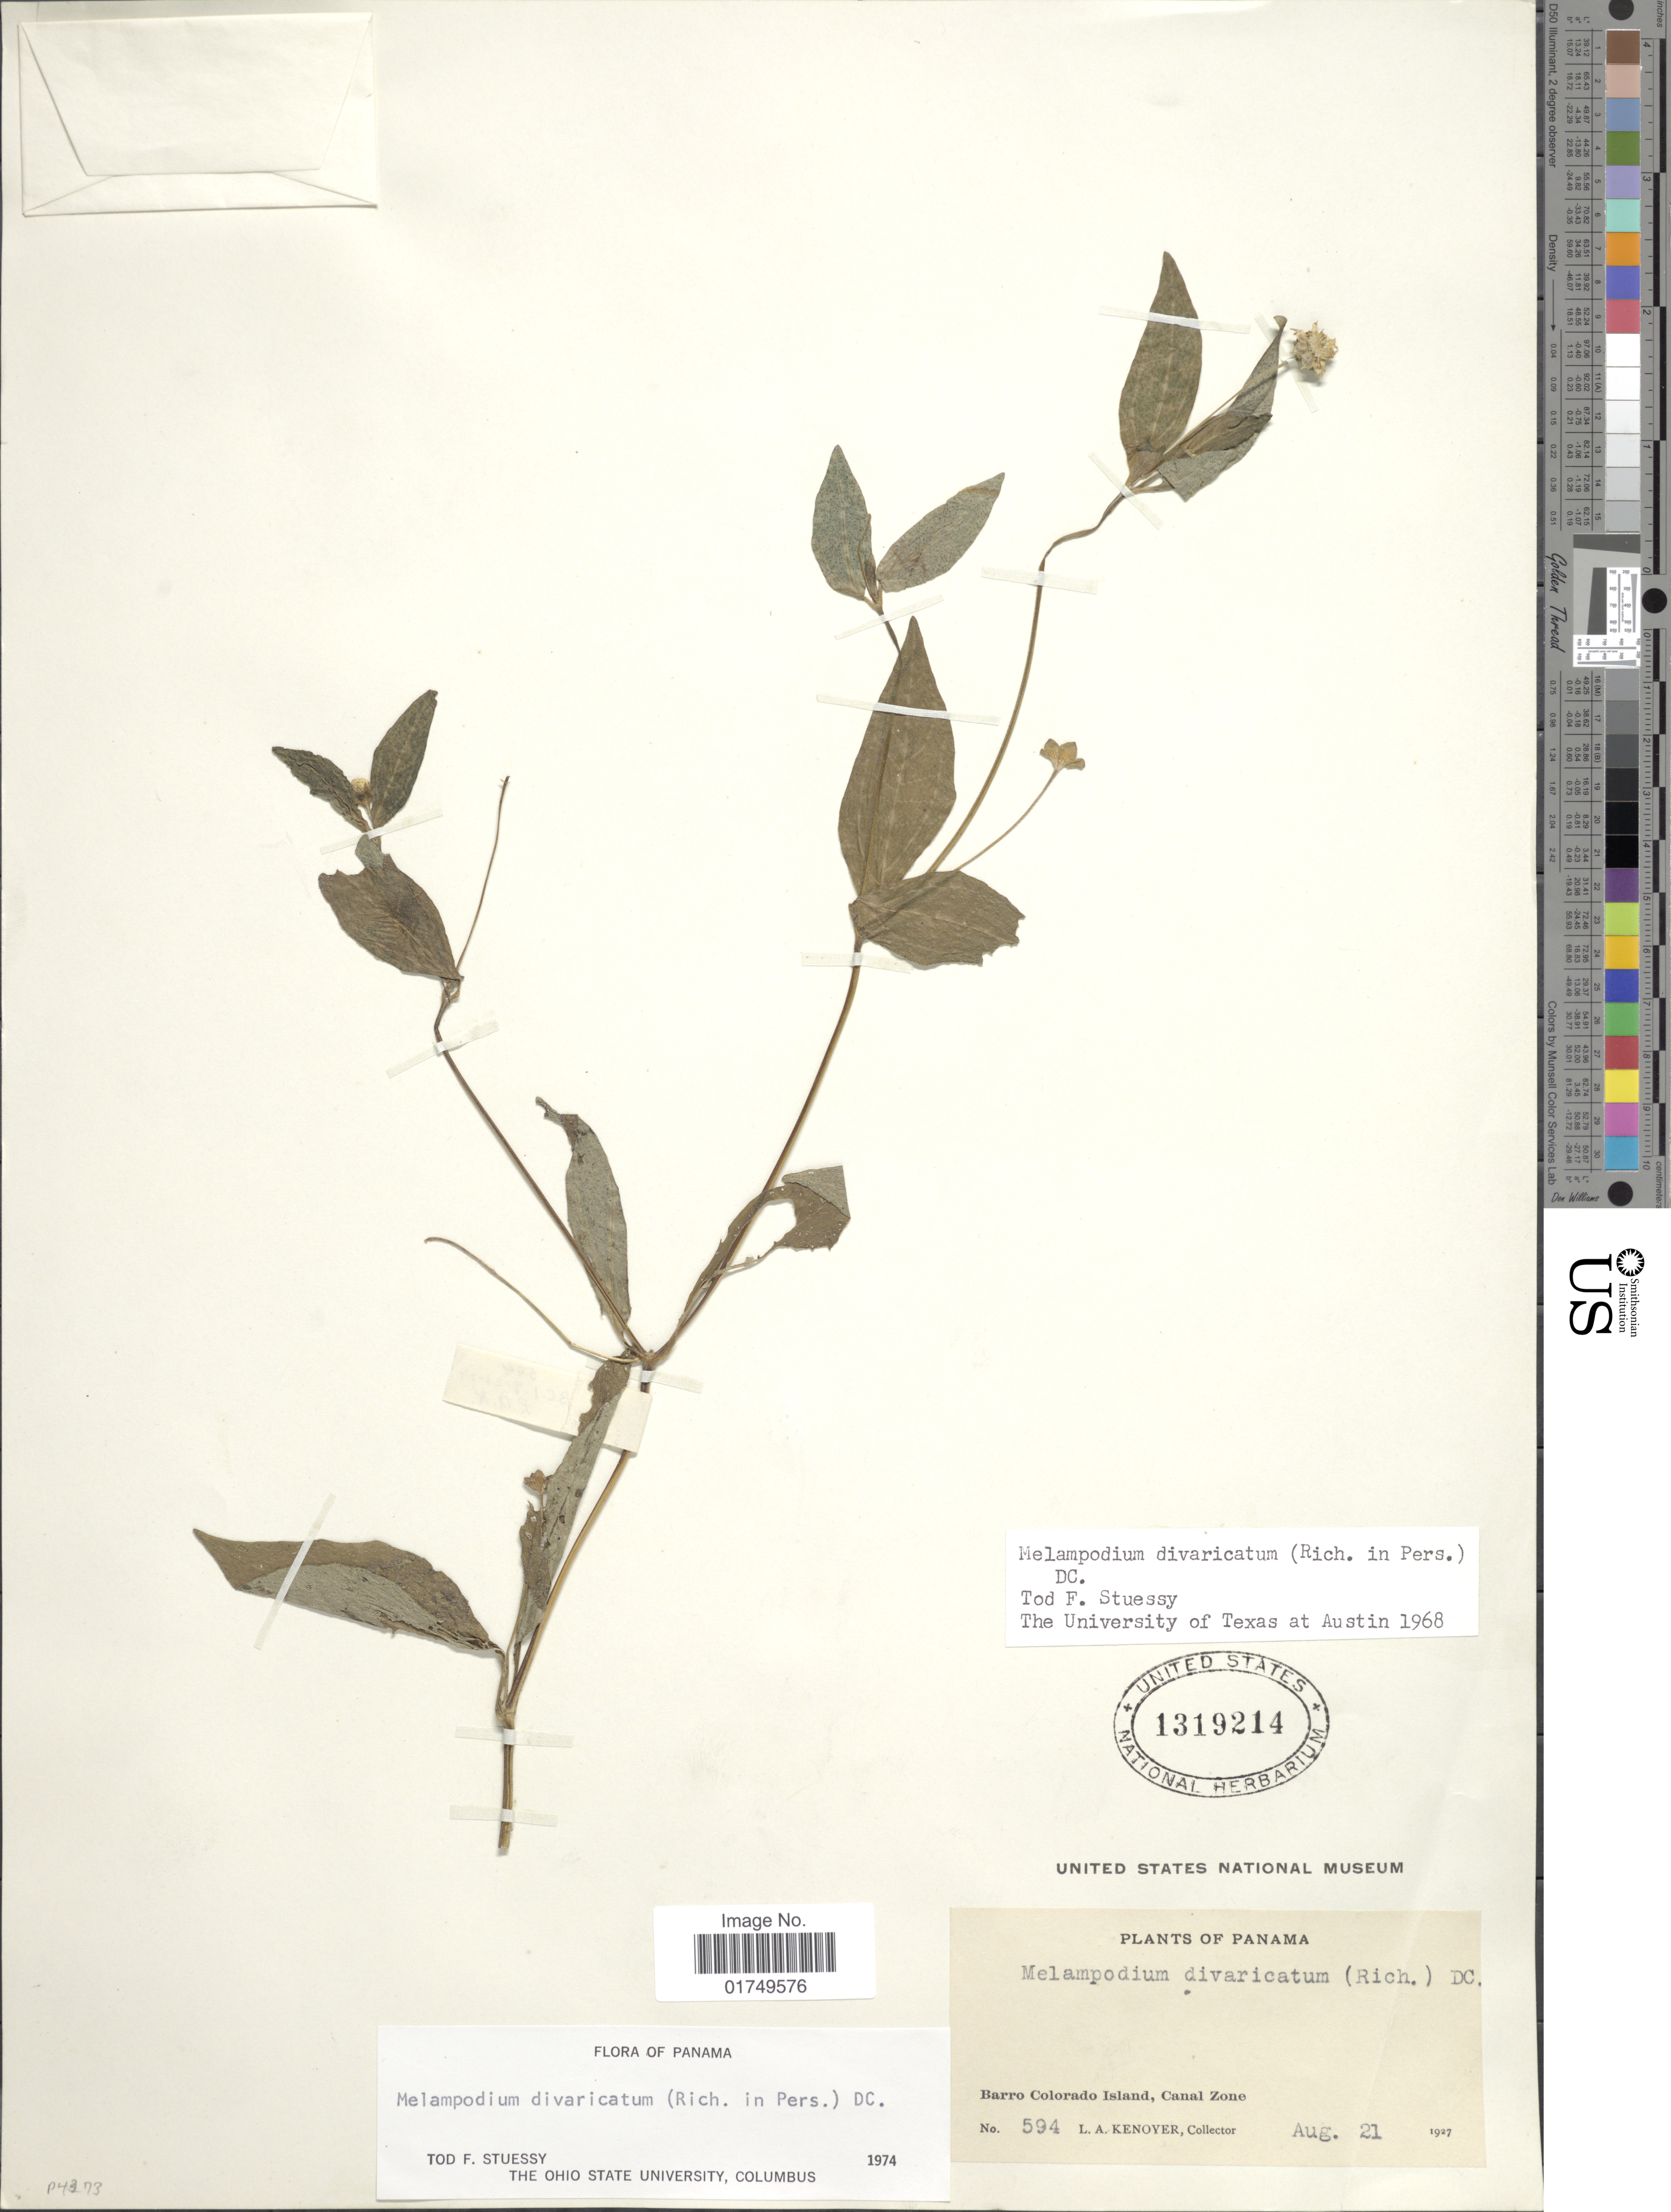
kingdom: Plantae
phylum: Tracheophyta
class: Magnoliopsida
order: Asterales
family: Asteraceae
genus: Melampodium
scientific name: Melampodium divaricatum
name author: (Rich.) DC.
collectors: L. A. Kenoyer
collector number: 594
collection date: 1927-08-21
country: Panama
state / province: Panamá Oeste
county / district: Canal Zone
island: Barro Colorado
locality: Barro Colorado Island, Canal Zone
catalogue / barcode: US 1319214